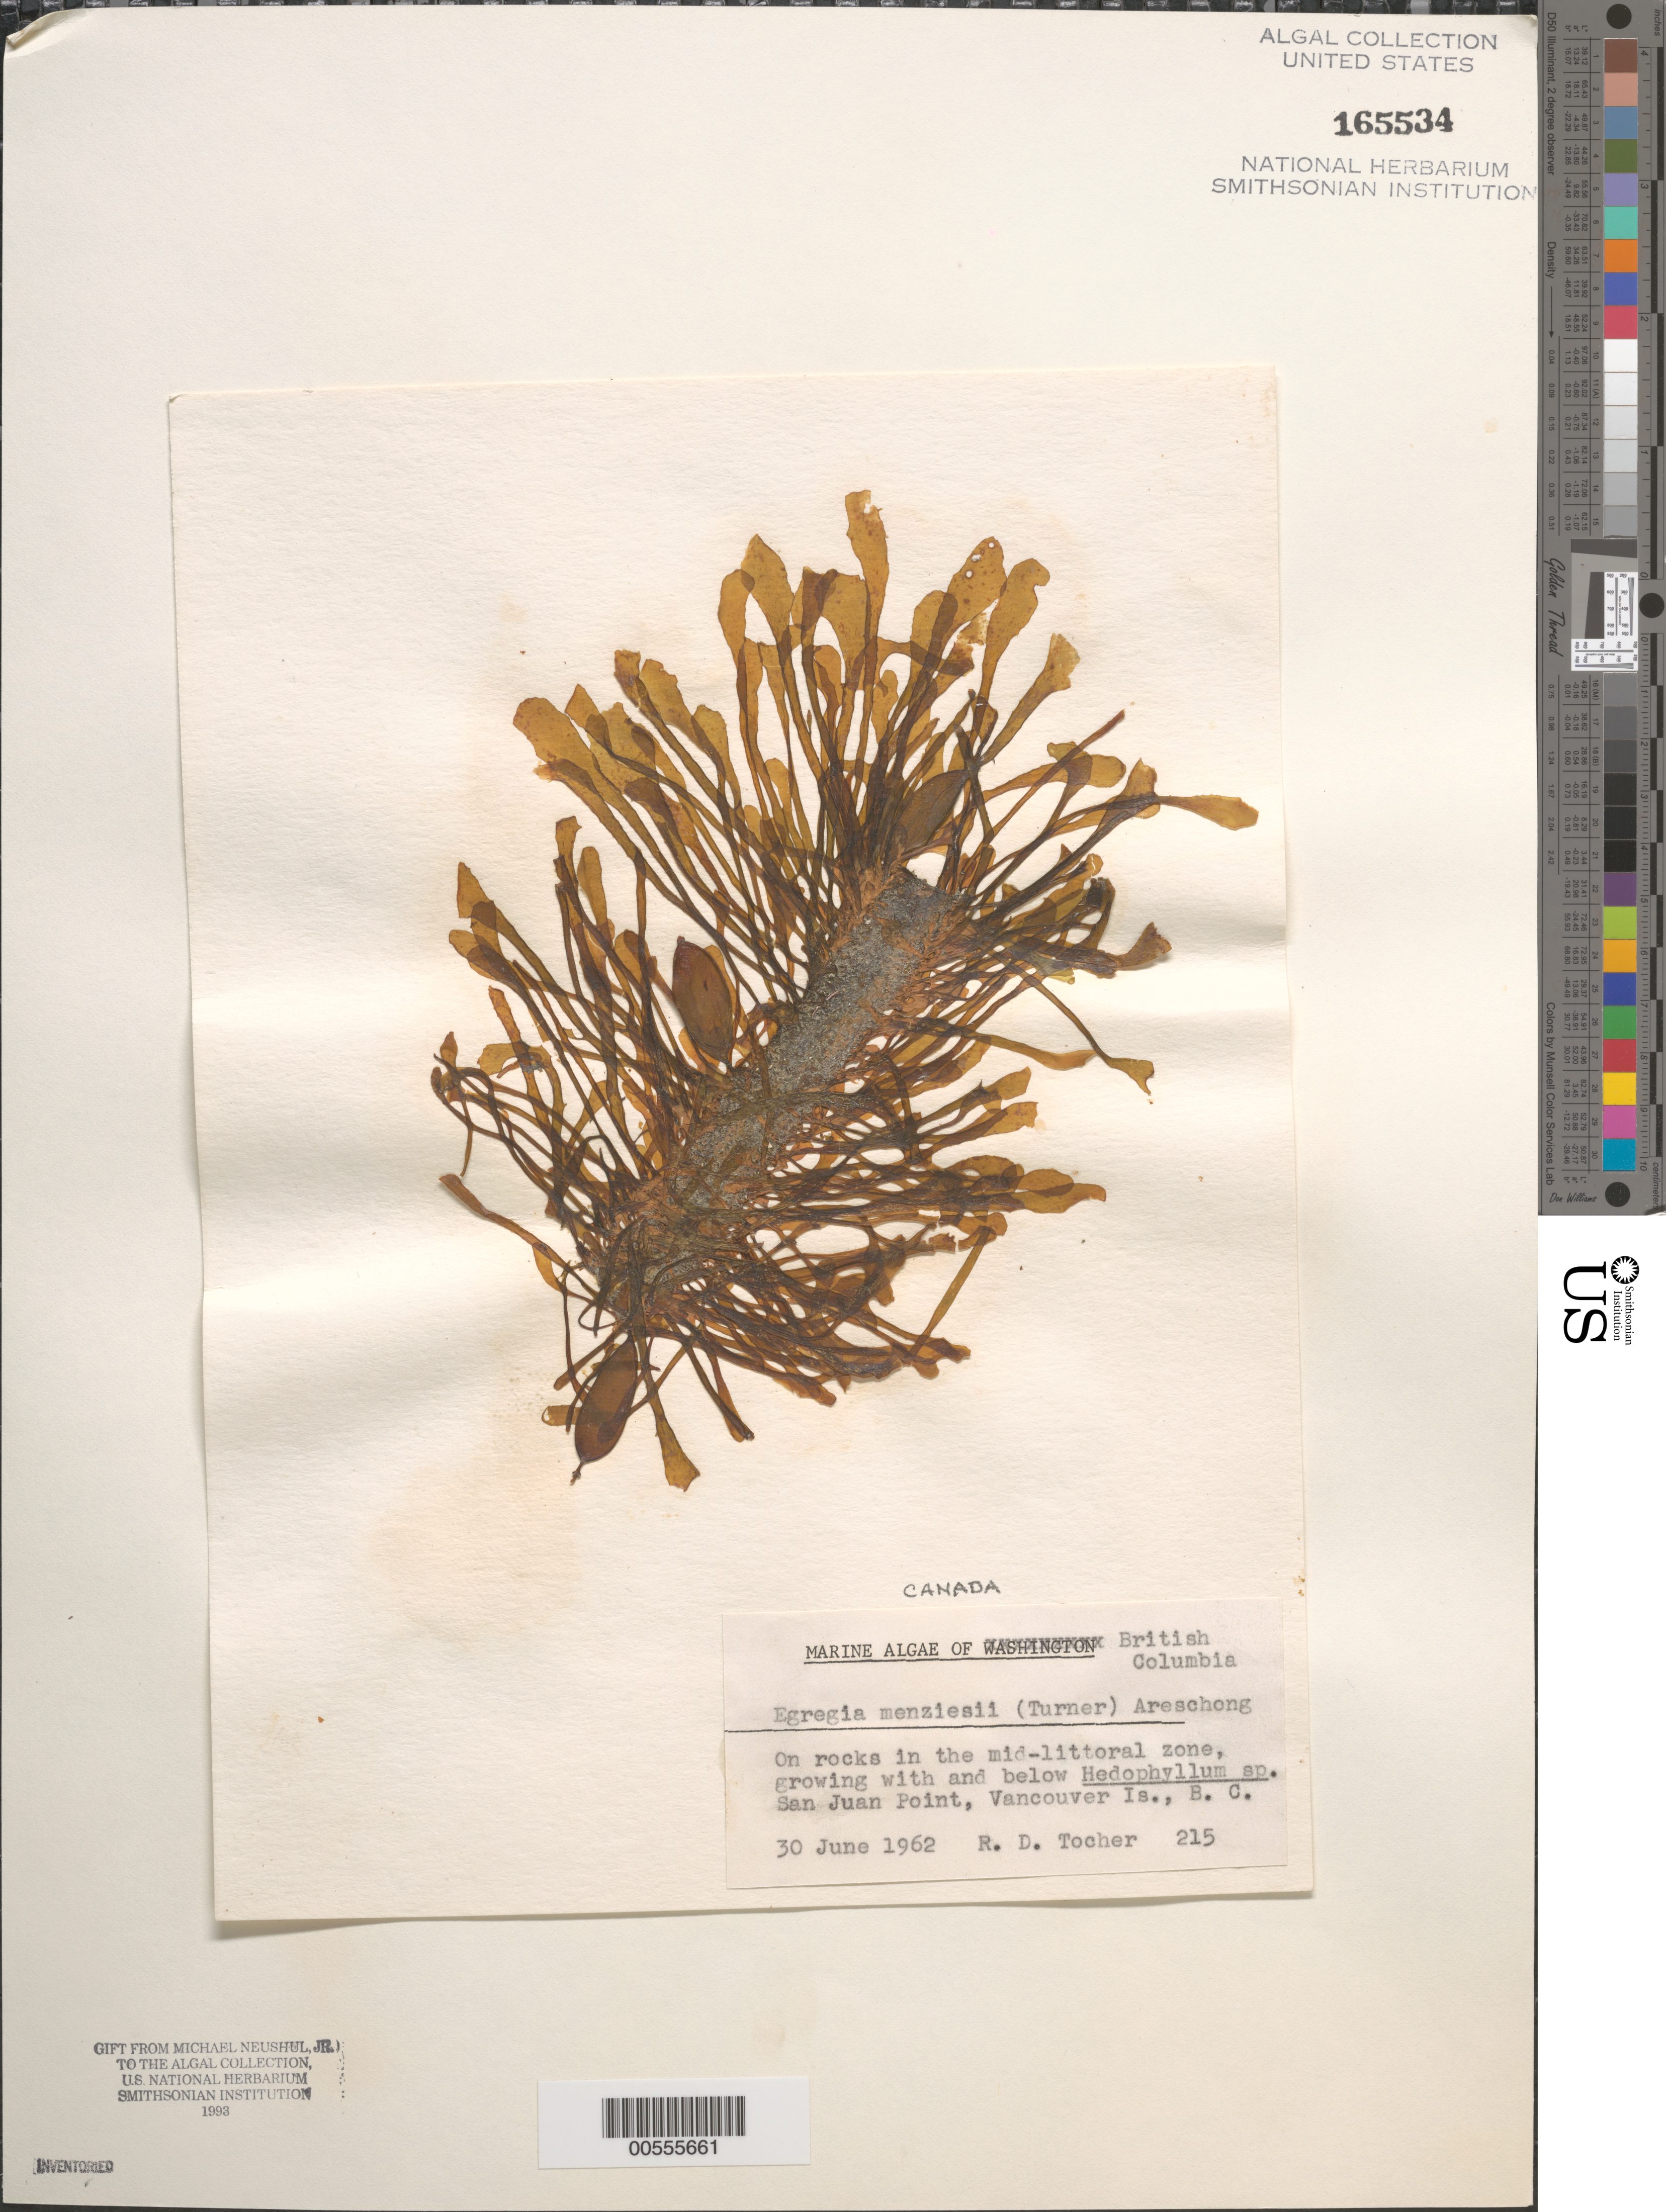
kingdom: Chromista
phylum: Ochrophyta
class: Phaeophyceae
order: Laminariales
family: Lessoniaceae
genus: Egregia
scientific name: Egregia menziesii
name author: (Turner) Aresch.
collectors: R. Tocher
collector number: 215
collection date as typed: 30 Jun 1962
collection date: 1962-06-30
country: Canada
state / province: British Columbia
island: Vancouver Island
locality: Point San Juan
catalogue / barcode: US 165534